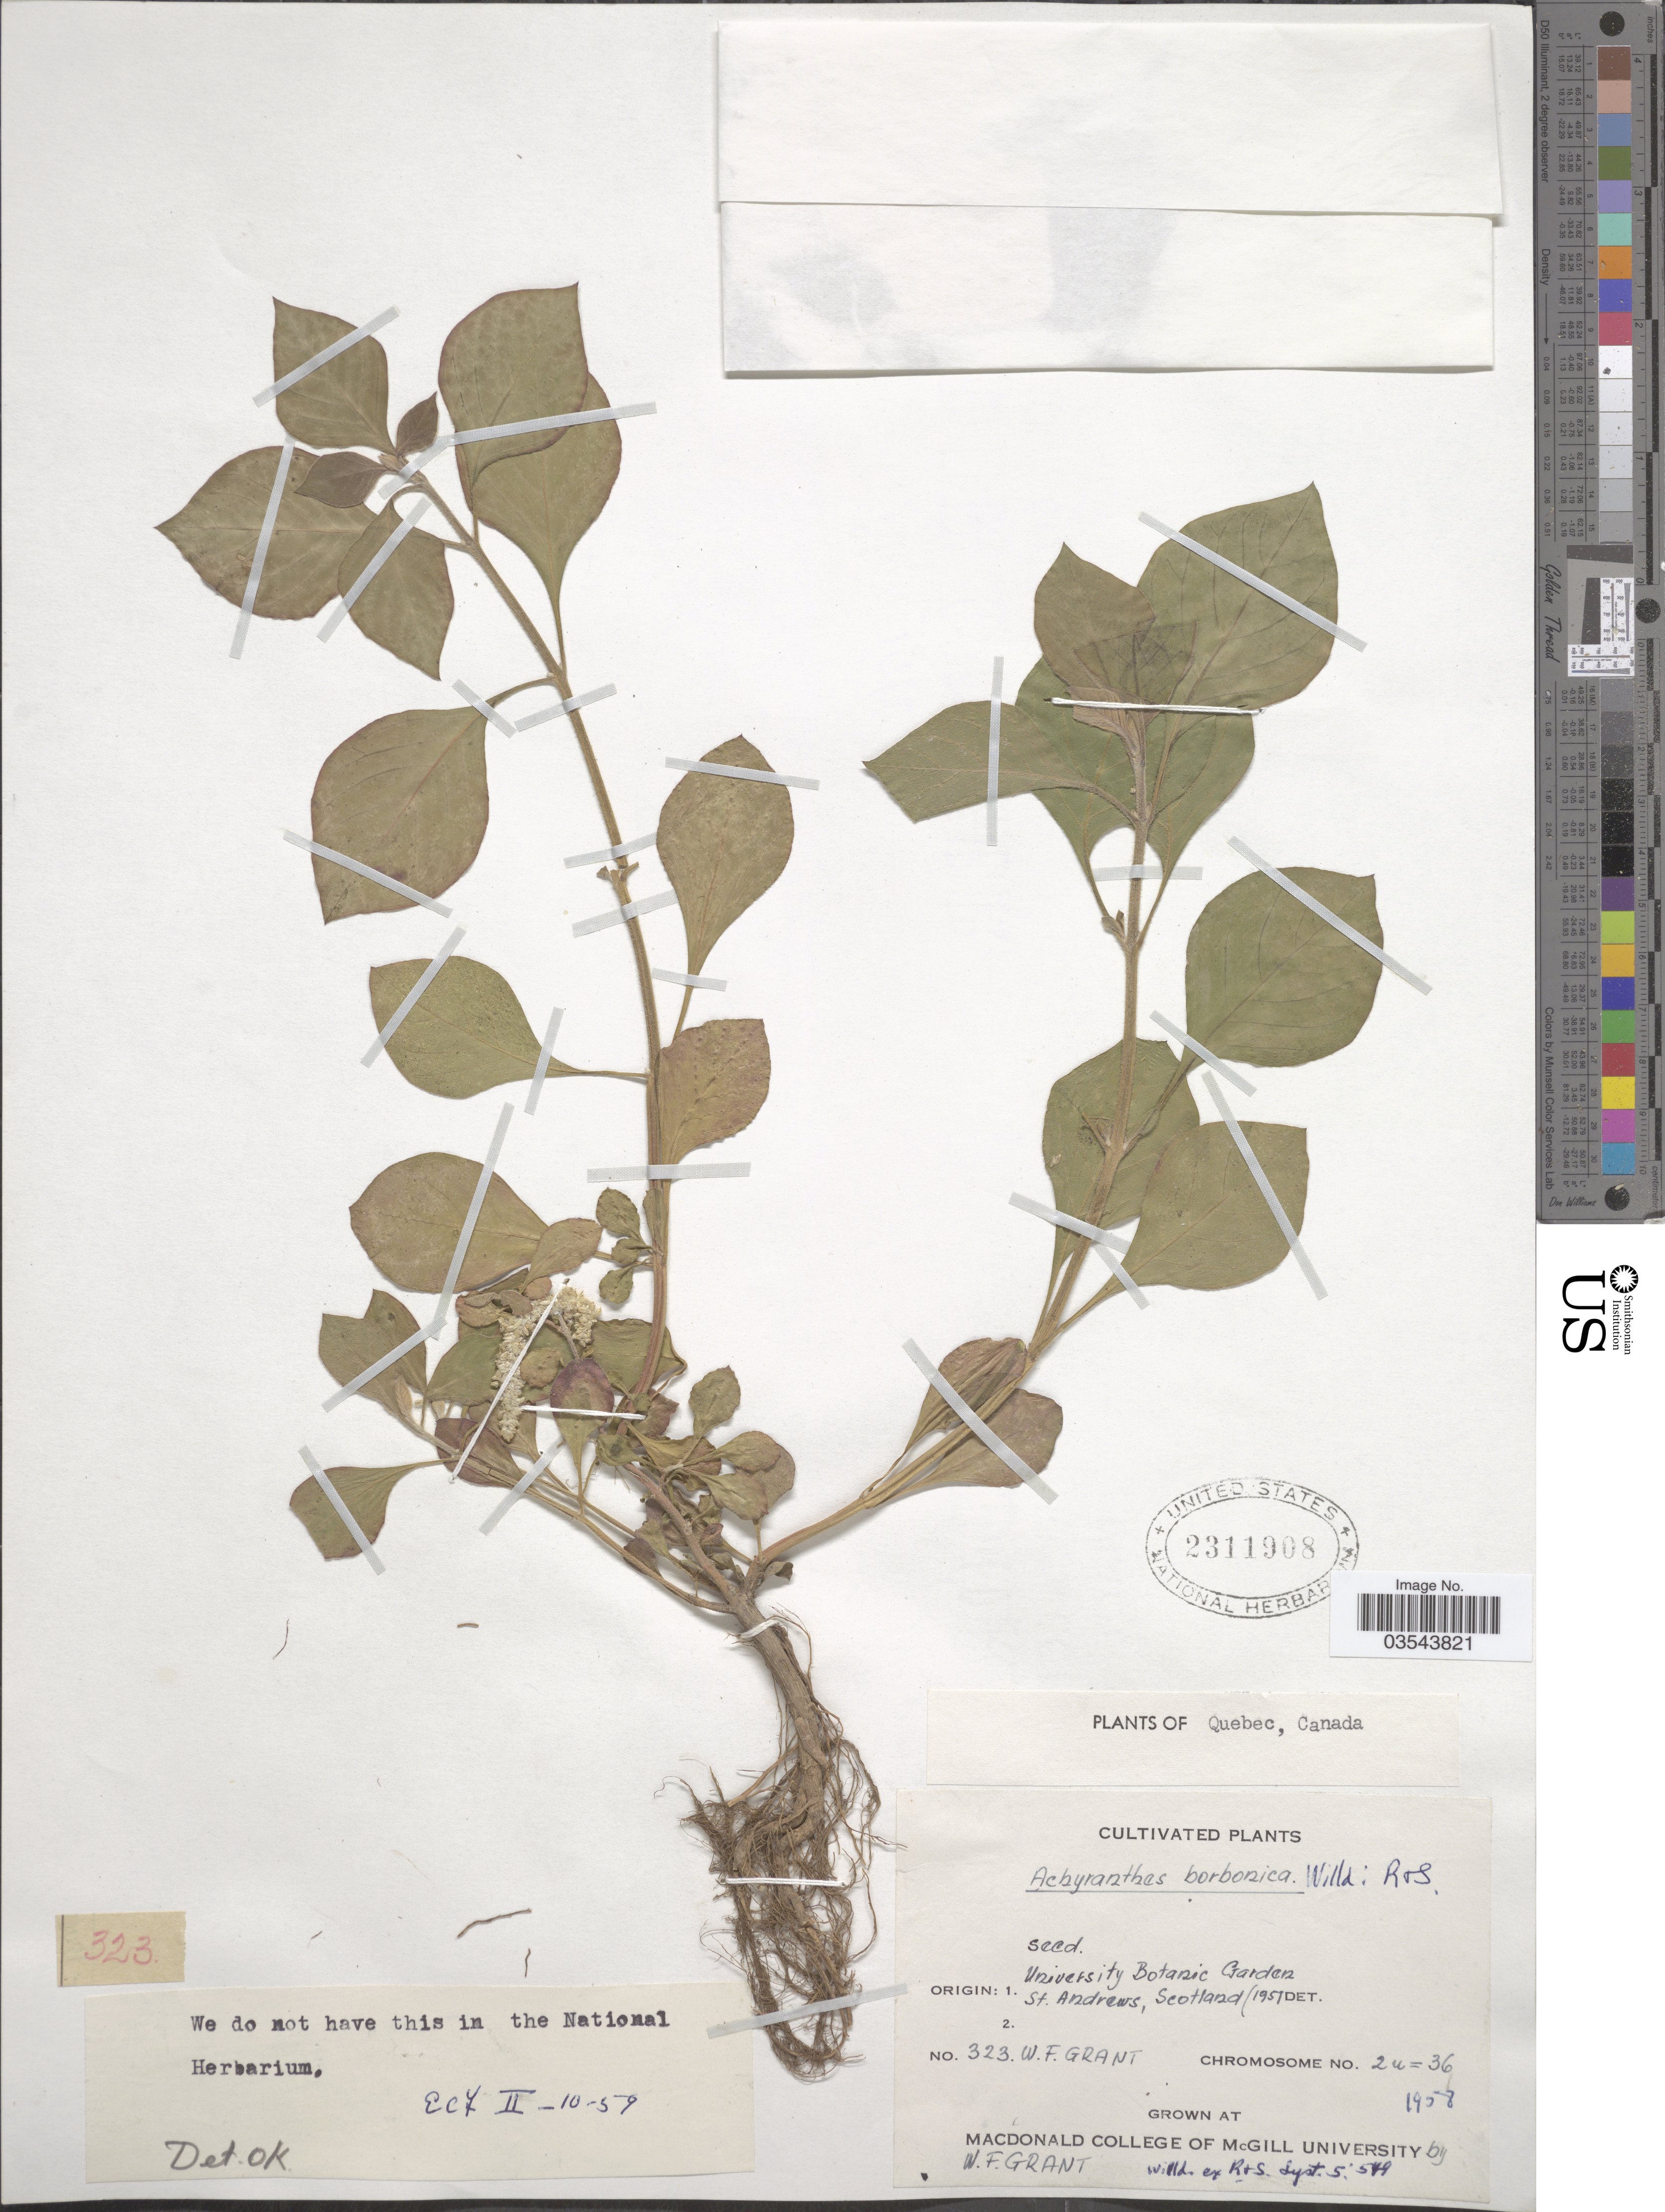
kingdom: Plantae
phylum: Tracheophyta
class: Magnoliopsida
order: Caryophyllales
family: Amaranthaceae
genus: Achyranthes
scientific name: Achyranthes borbonica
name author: Willd. ex Schult.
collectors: W. Grant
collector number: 323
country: Canada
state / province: Quebec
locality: Grown at Macdonald College of McGill University.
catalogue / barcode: US 2311908